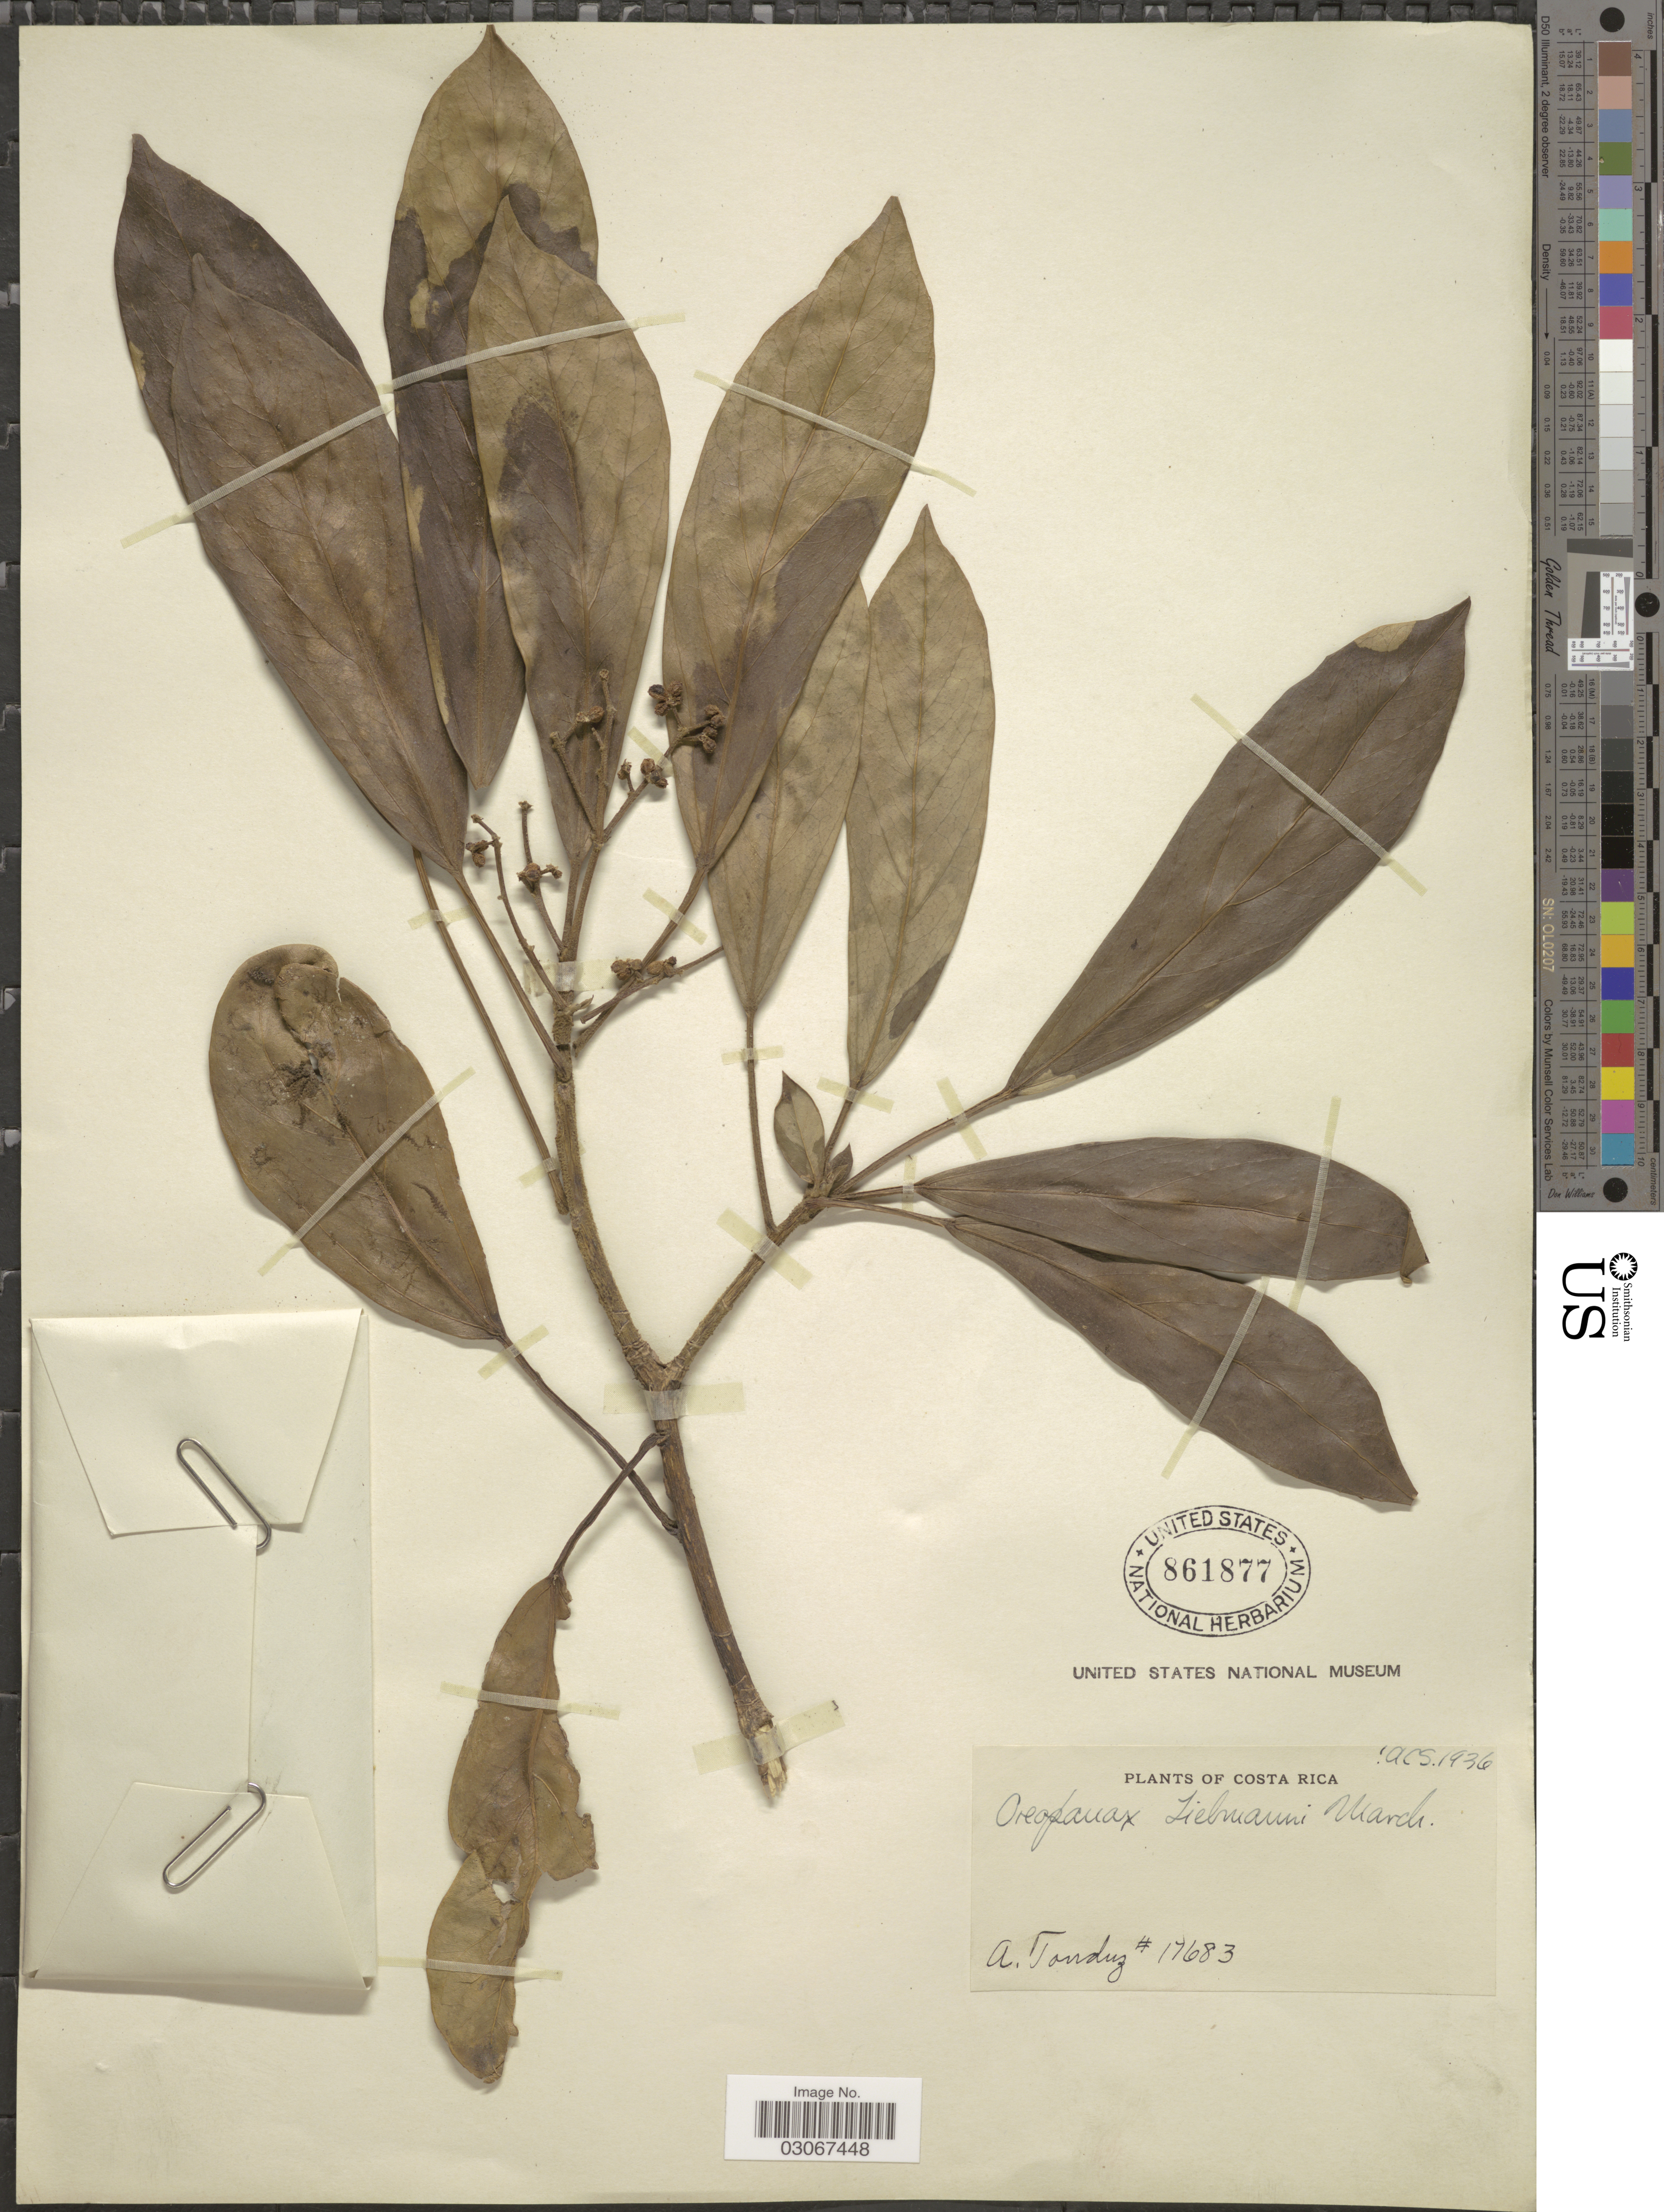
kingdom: Plantae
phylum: Tracheophyta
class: Magnoliopsida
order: Apiales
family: Araliaceae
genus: Oreopanax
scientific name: Oreopanax liebmannii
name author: Marchal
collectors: A. Tonduz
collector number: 17683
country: Costa Rica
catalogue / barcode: US 861877